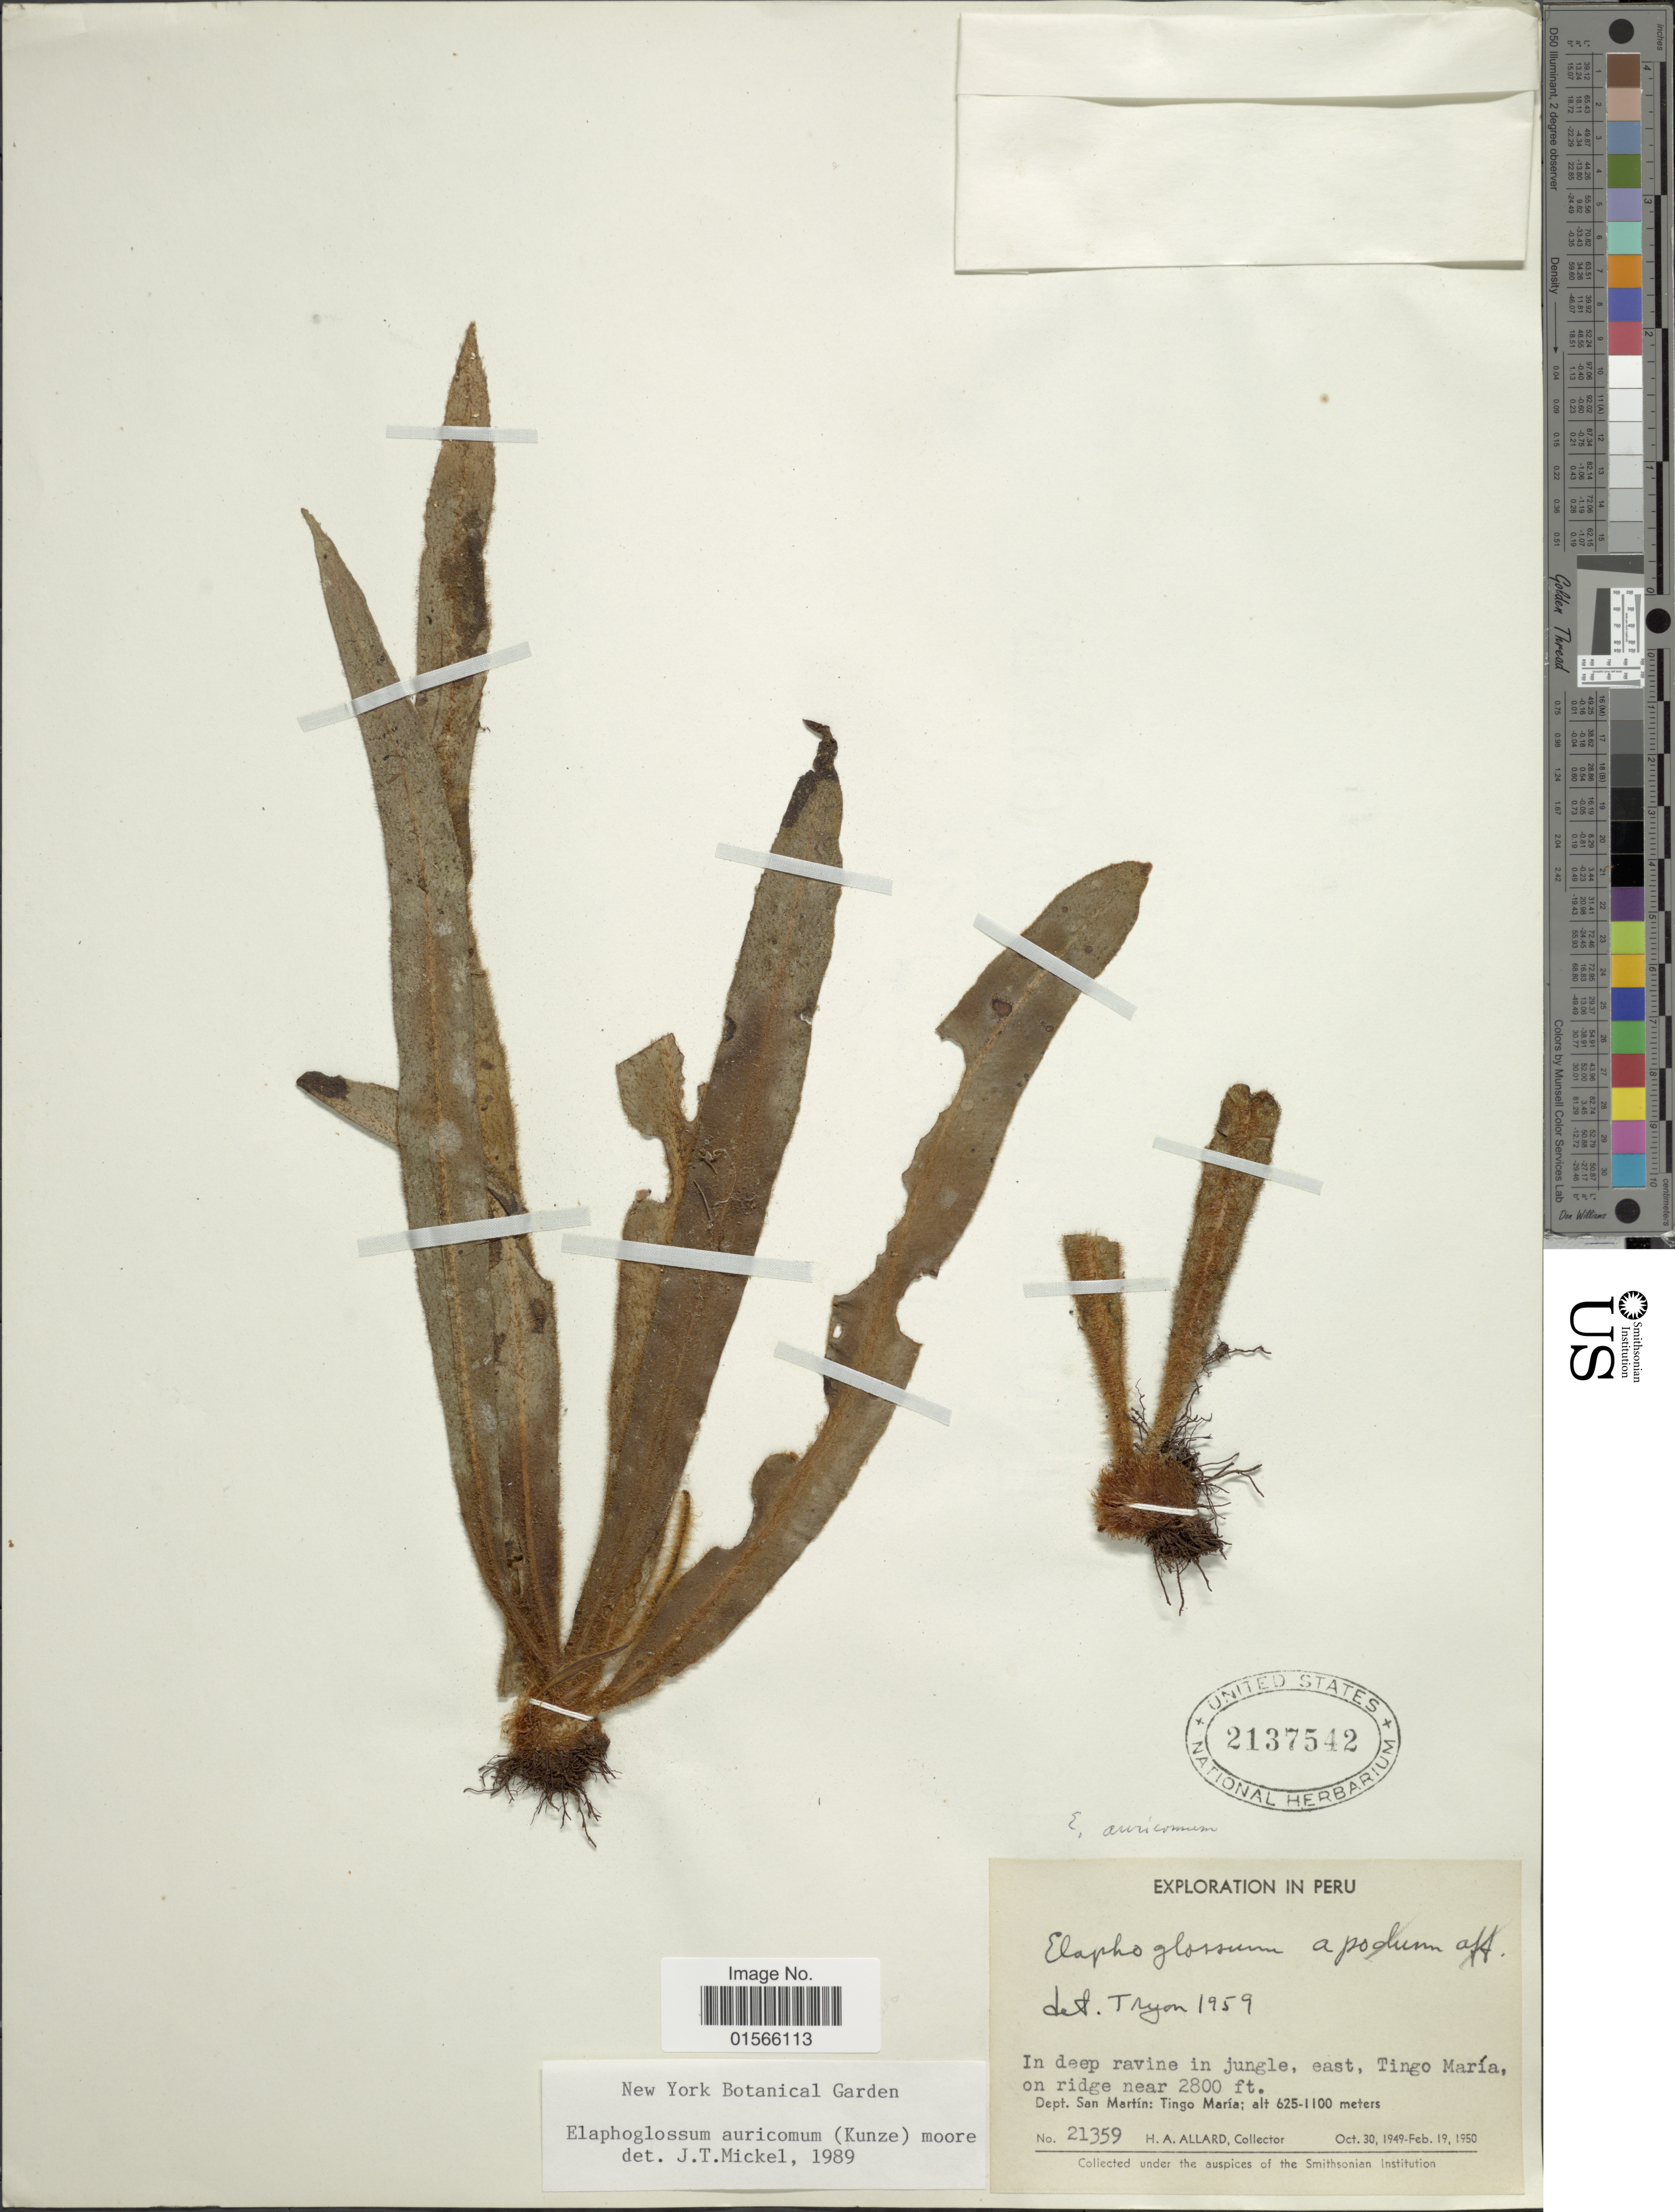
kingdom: Plantae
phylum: Tracheophyta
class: Polypodiopsida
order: Polypodiales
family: Dryopteridaceae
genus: Elaphoglossum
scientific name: Elaphoglossum auricomum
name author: (Kunze) T. Moore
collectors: H. A. Allard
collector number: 21359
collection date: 1949-10-30/1950-02-19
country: Peru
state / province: San Martín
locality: In deep ravine in jungle, east, Tingo María, on ridge near 2800 ft., Dept. San Martín: Tingo María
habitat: in deep ravine in ridge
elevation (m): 625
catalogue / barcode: US 2137542